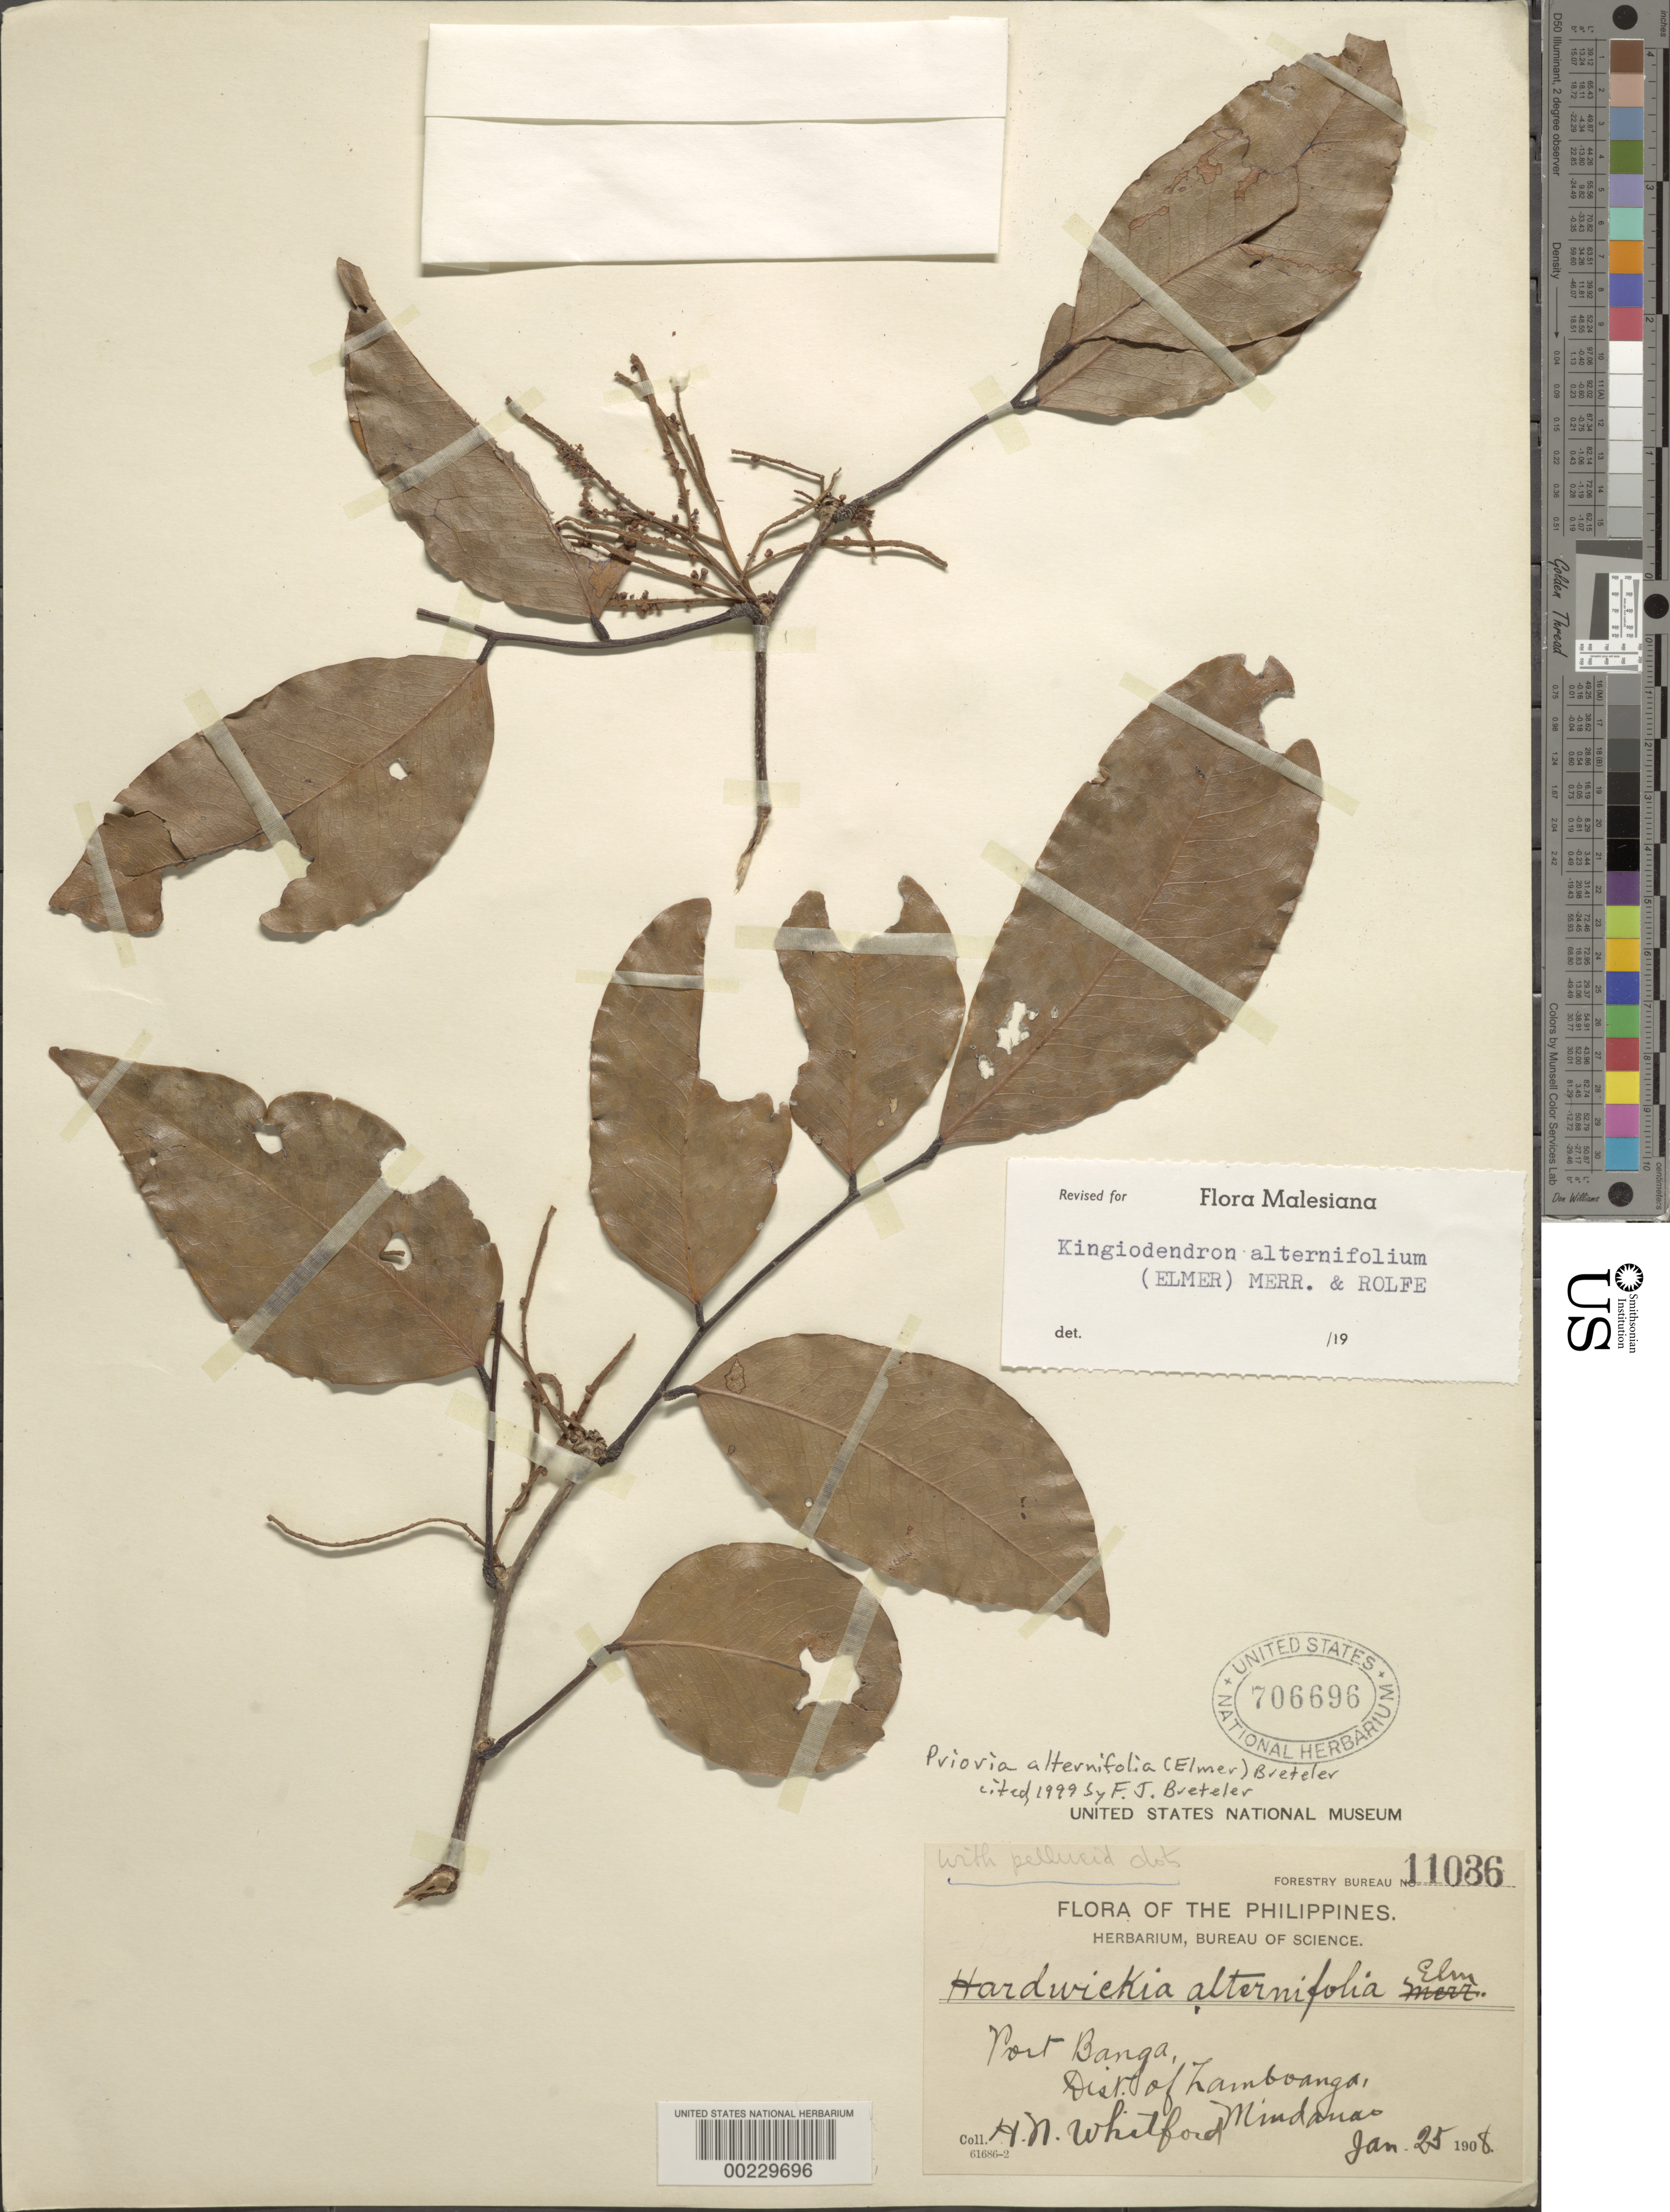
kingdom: Plantae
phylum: Tracheophyta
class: Magnoliopsida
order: Fabales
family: Fabaceae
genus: Kingiodendron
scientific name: Kingiodendron alternifolium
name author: (Elmer) Merr. & Rolfe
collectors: H. N. Whitford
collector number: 11036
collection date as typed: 25 Jan 1908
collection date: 1908-01-25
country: Philippines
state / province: Zamboanga Peninsula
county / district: Zamboanga Sibugay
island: Mindanao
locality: Port banga, lamboanga dist. [= zamboanga dist.?]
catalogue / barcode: US 706696